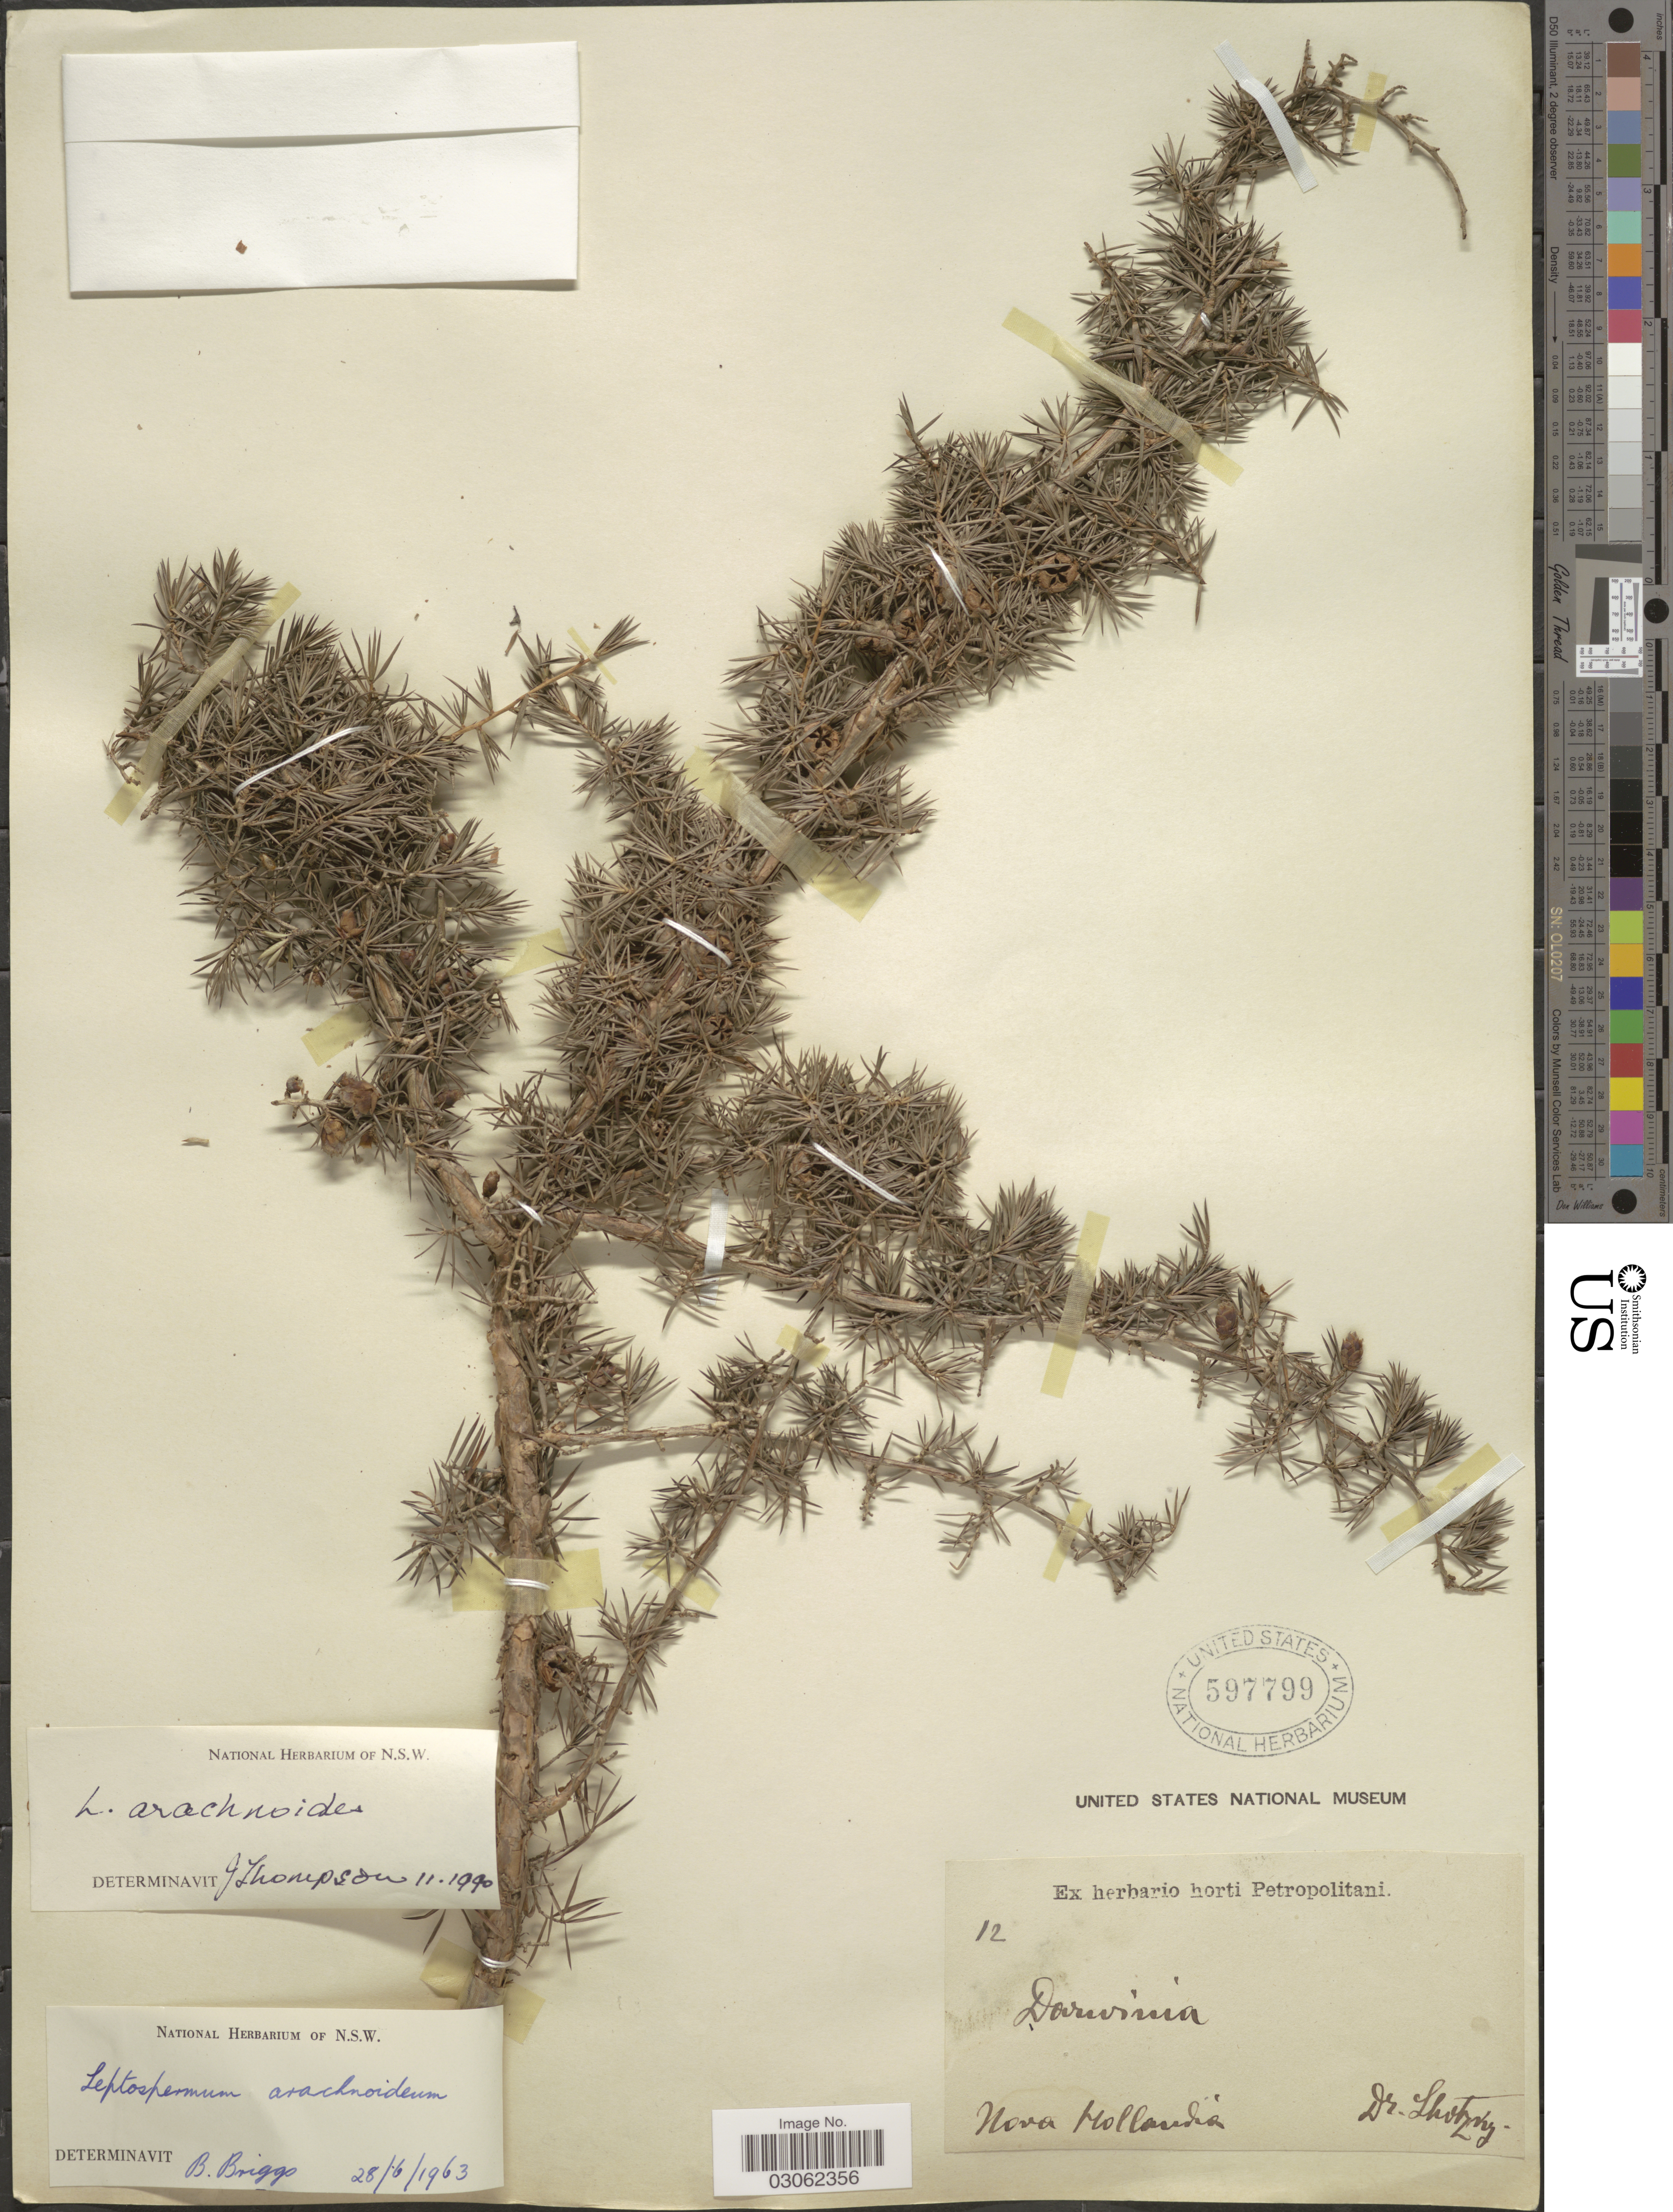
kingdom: Plantae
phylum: Tracheophyta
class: Magnoliopsida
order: Myrtales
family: Myrtaceae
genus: Leptospermum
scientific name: Leptospermum arachnoideum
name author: Gaertn.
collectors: Lhotzky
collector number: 12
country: Australia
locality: Darwinia. Nova Hollandia.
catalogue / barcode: US 597799